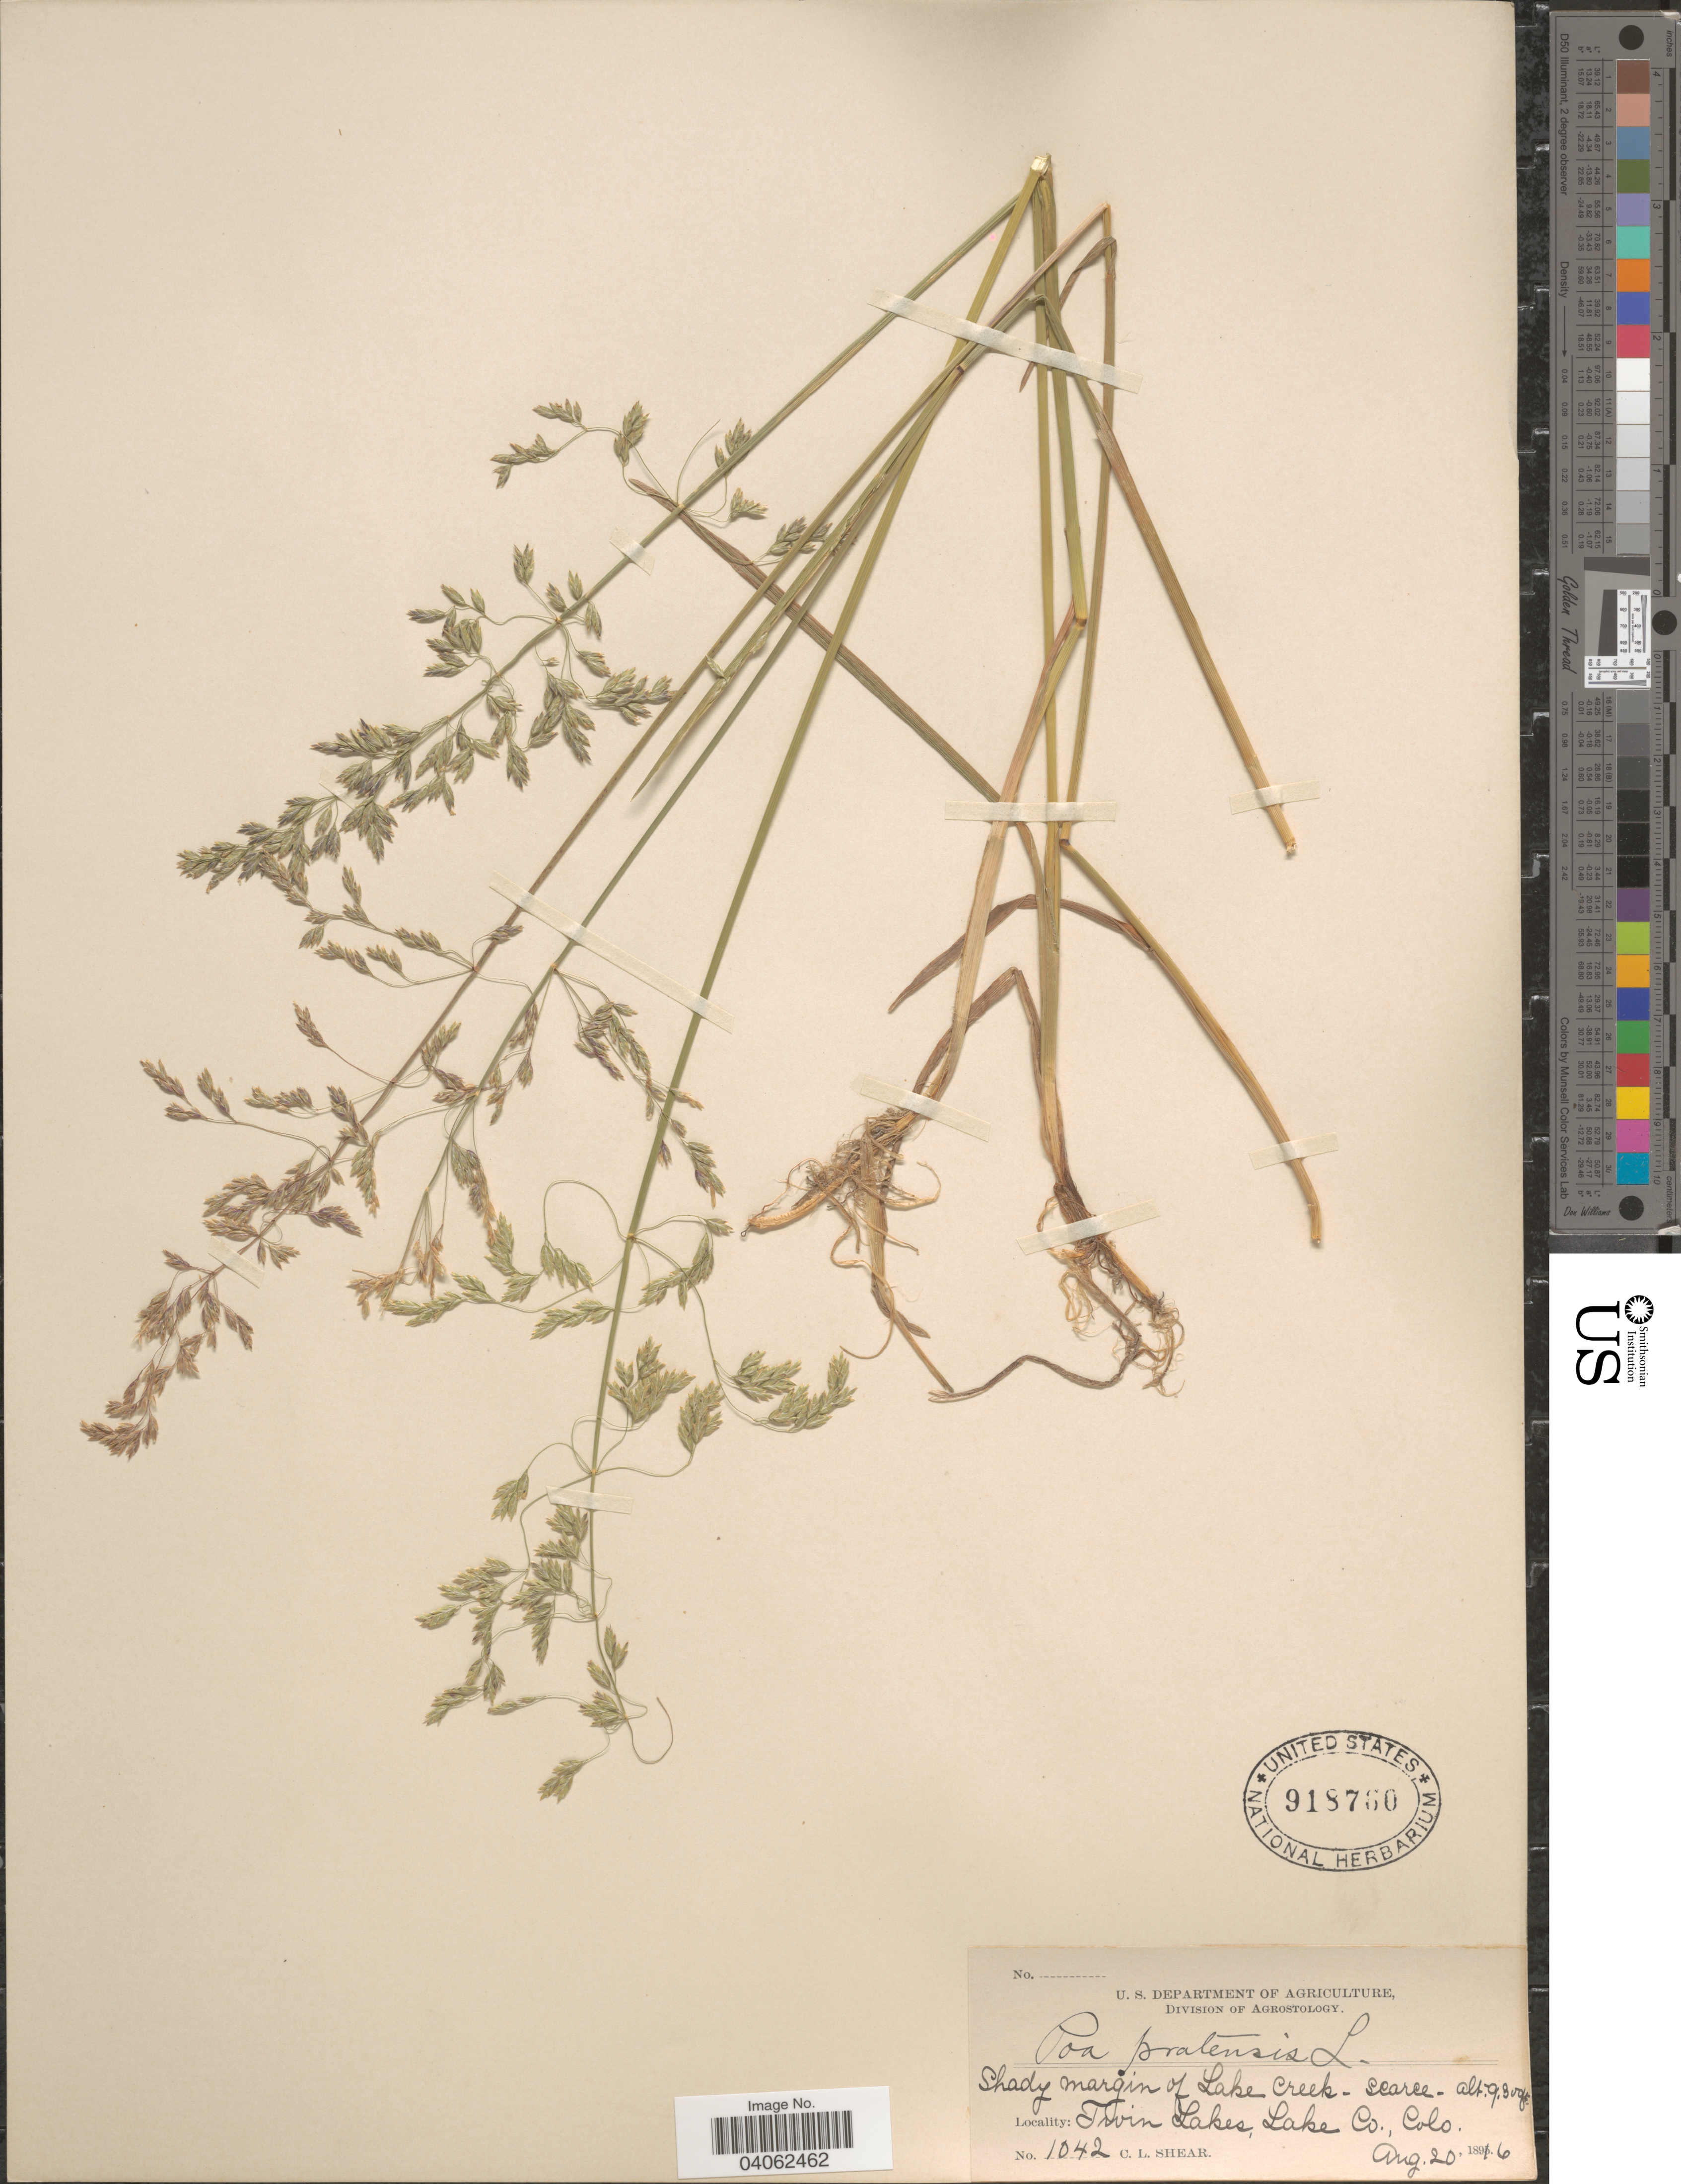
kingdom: Plantae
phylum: Tracheophyta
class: Liliopsida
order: Poales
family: Poaceae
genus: Poa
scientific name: Poa pratensis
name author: L.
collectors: C. L. Shear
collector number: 1042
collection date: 1896-08-20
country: United States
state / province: Colorado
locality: Shady margin of Lake Creek. Twin Lakes, Lake Co.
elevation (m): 2835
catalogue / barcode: US 918760